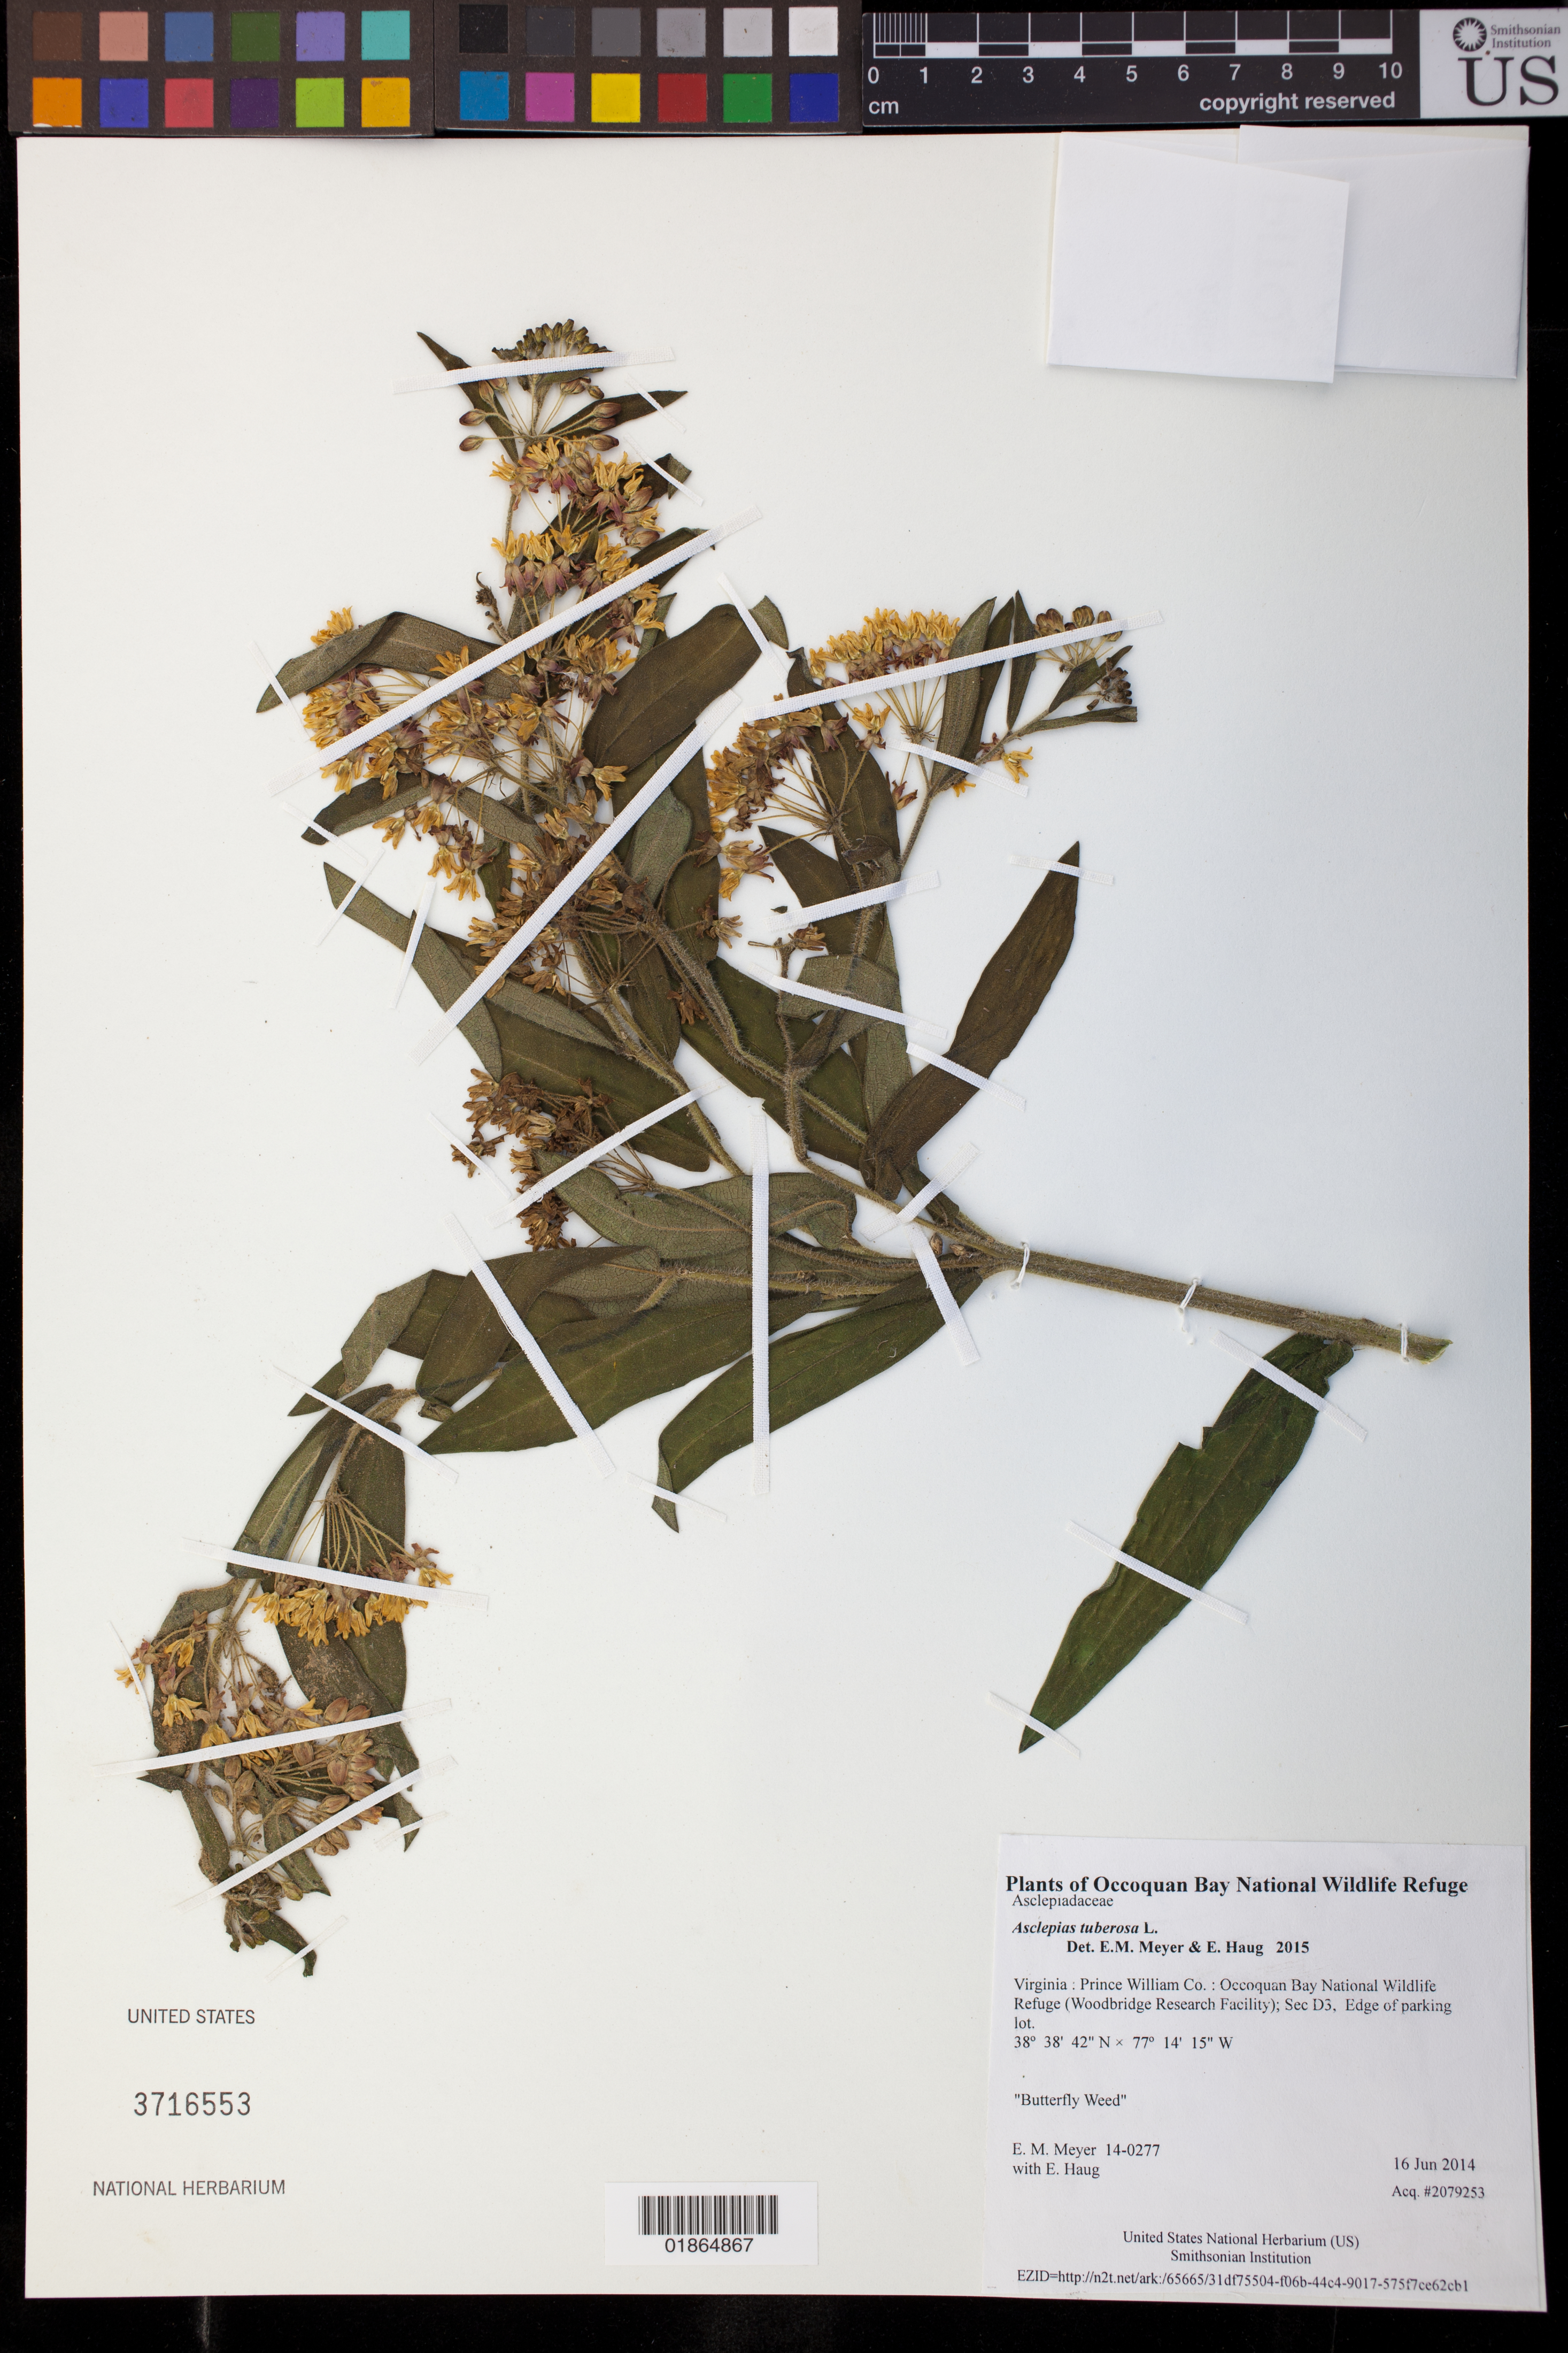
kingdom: Plantae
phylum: Tracheophyta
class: Magnoliopsida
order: Gentianales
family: Apocynaceae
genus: Asclepias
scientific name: Asclepias tuberosa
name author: L.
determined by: Meyer, E. M.; Haug, E.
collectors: E. M. Meyer & E. Haug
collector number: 14-0277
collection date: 2014-06-16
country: United States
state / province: Virginia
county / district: Prince William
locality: Occoquan Bay National Wildlife Refuge (Woodbridge Research Facility); Sec D3, Edge of parking lot.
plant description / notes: Butterfly Weed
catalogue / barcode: US 3716553